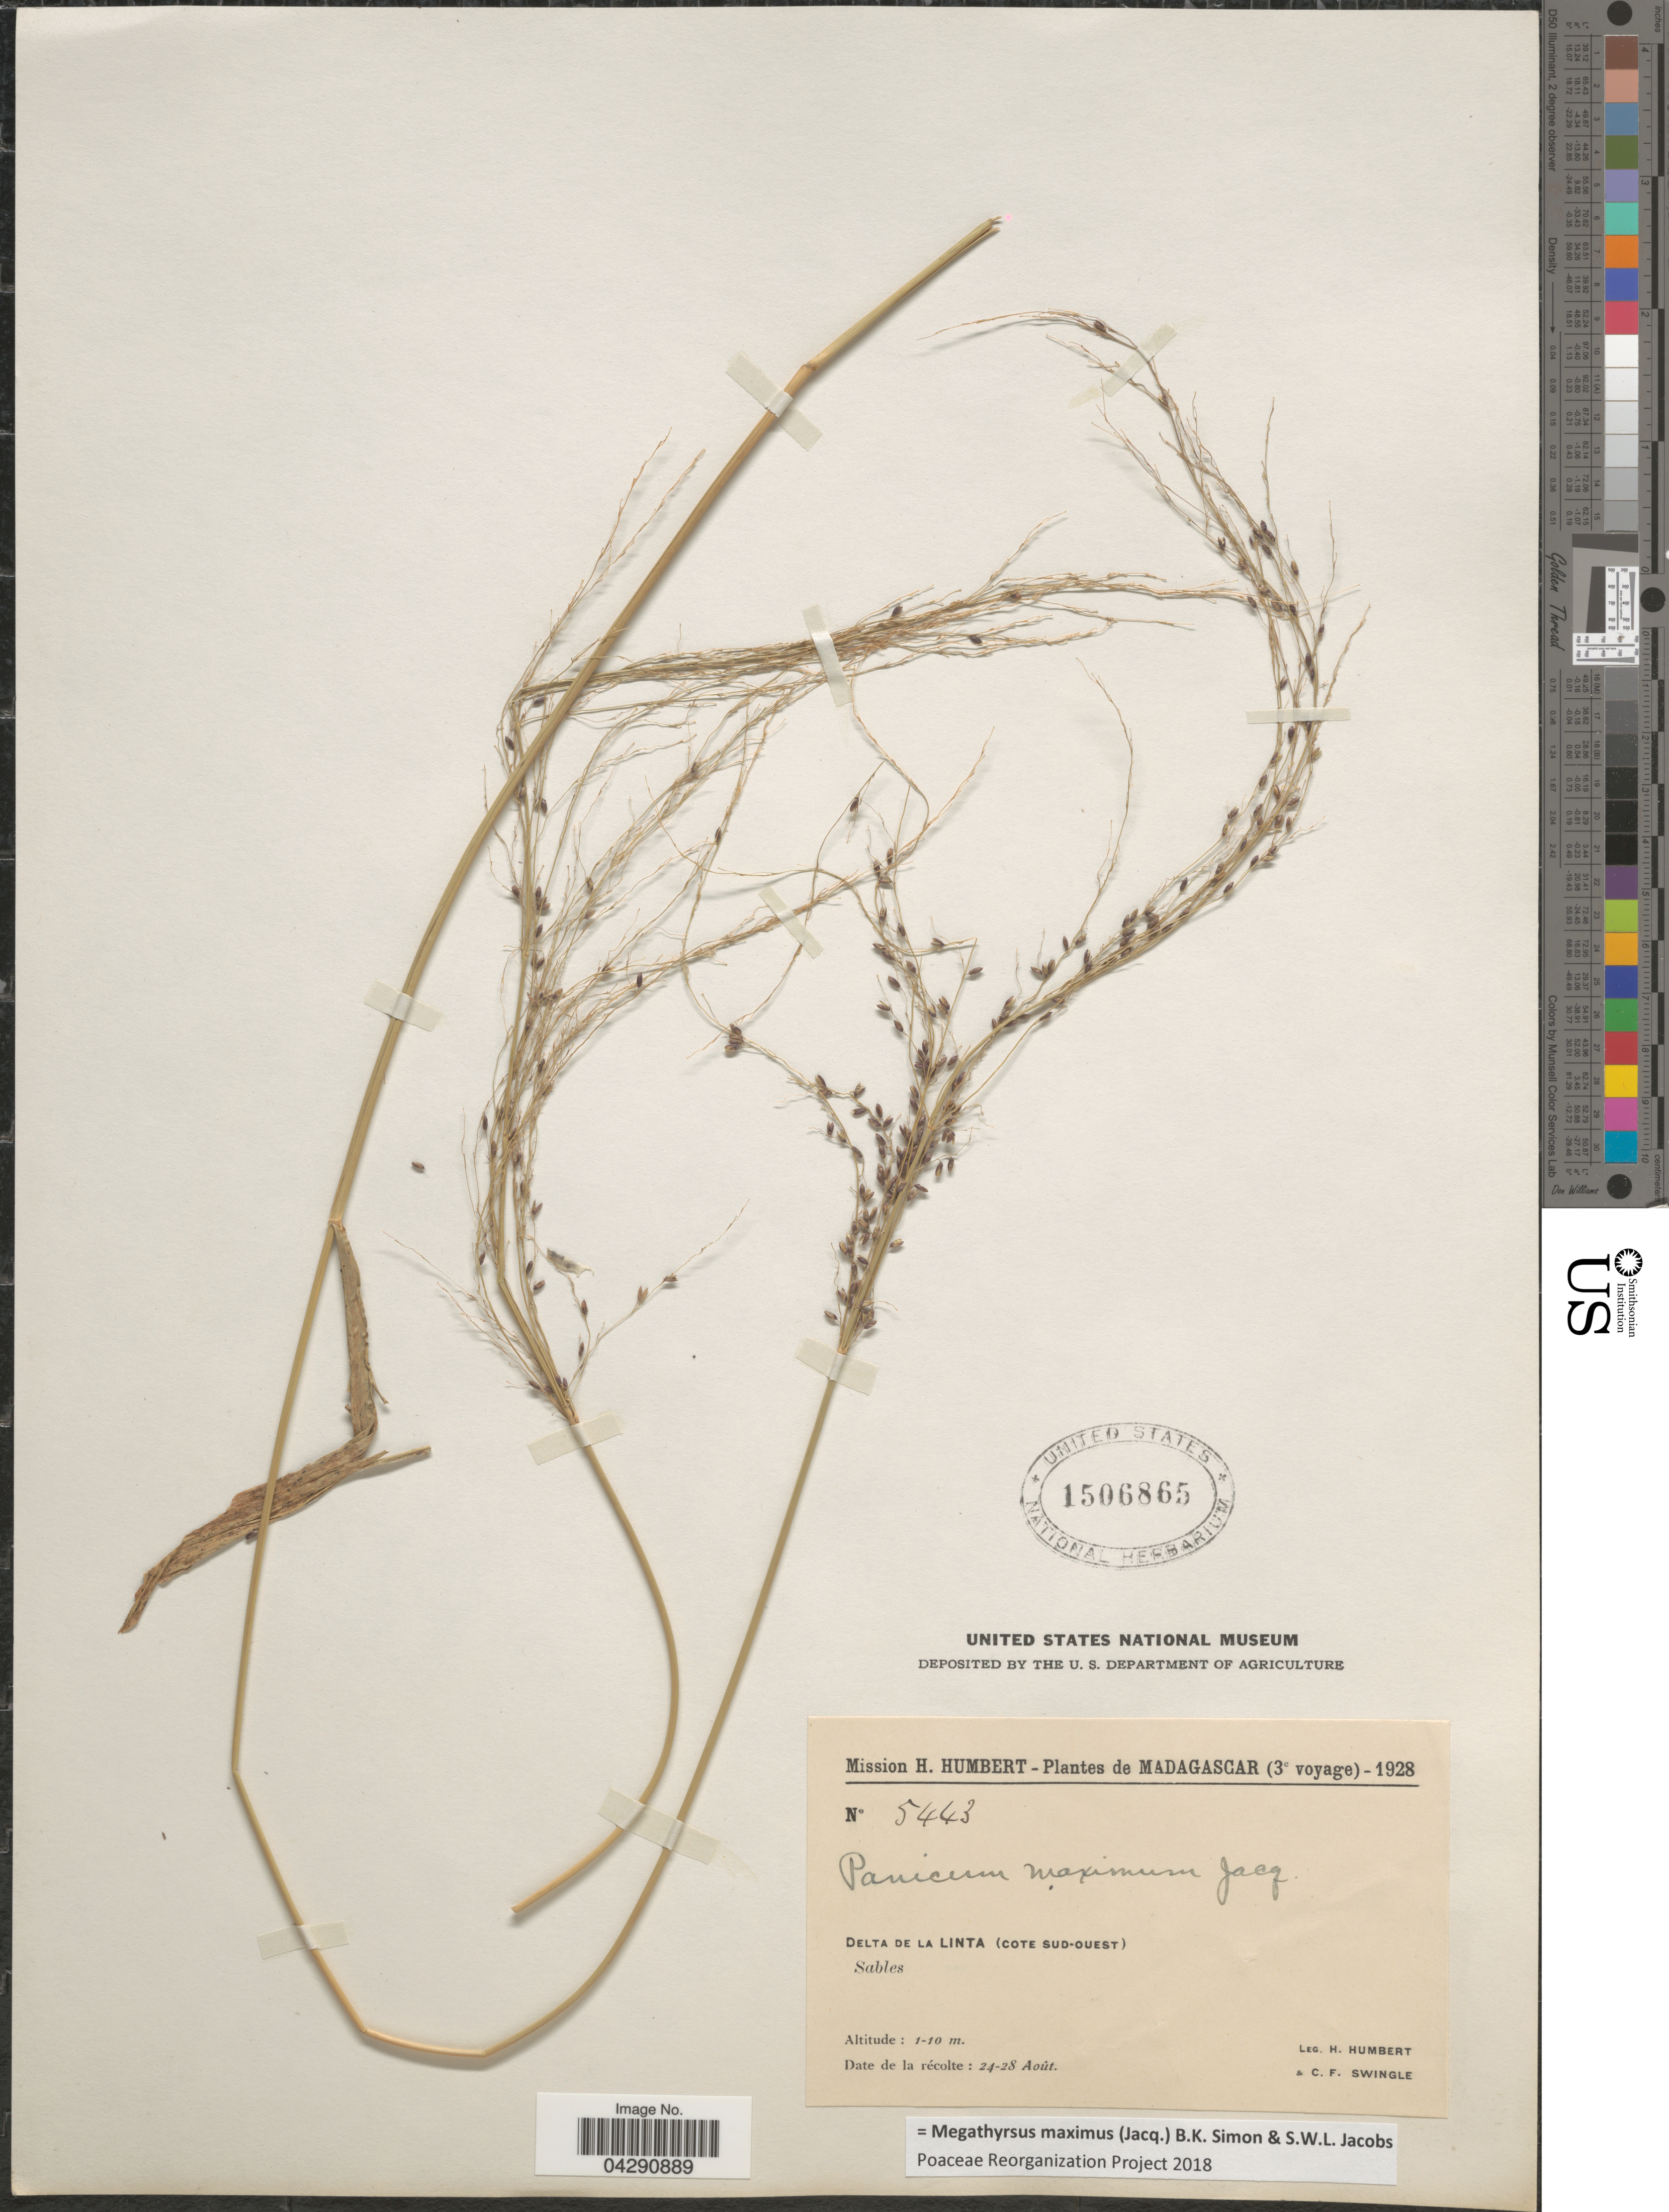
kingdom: Plantae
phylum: Tracheophyta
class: Liliopsida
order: Poales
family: Poaceae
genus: Megathyrsus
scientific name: Megathyrsus maximus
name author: (Jacq.) B.K. Simon & S.W.L. Jacobs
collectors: H. Humbert & C. Swingle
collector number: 5443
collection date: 1928-08-24/1928-08-28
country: Madagascar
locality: Mission H. Humbert- (3e voyage). Delta de la Linta (cote sud-ouest). Sables.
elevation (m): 1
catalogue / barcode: US 1506865